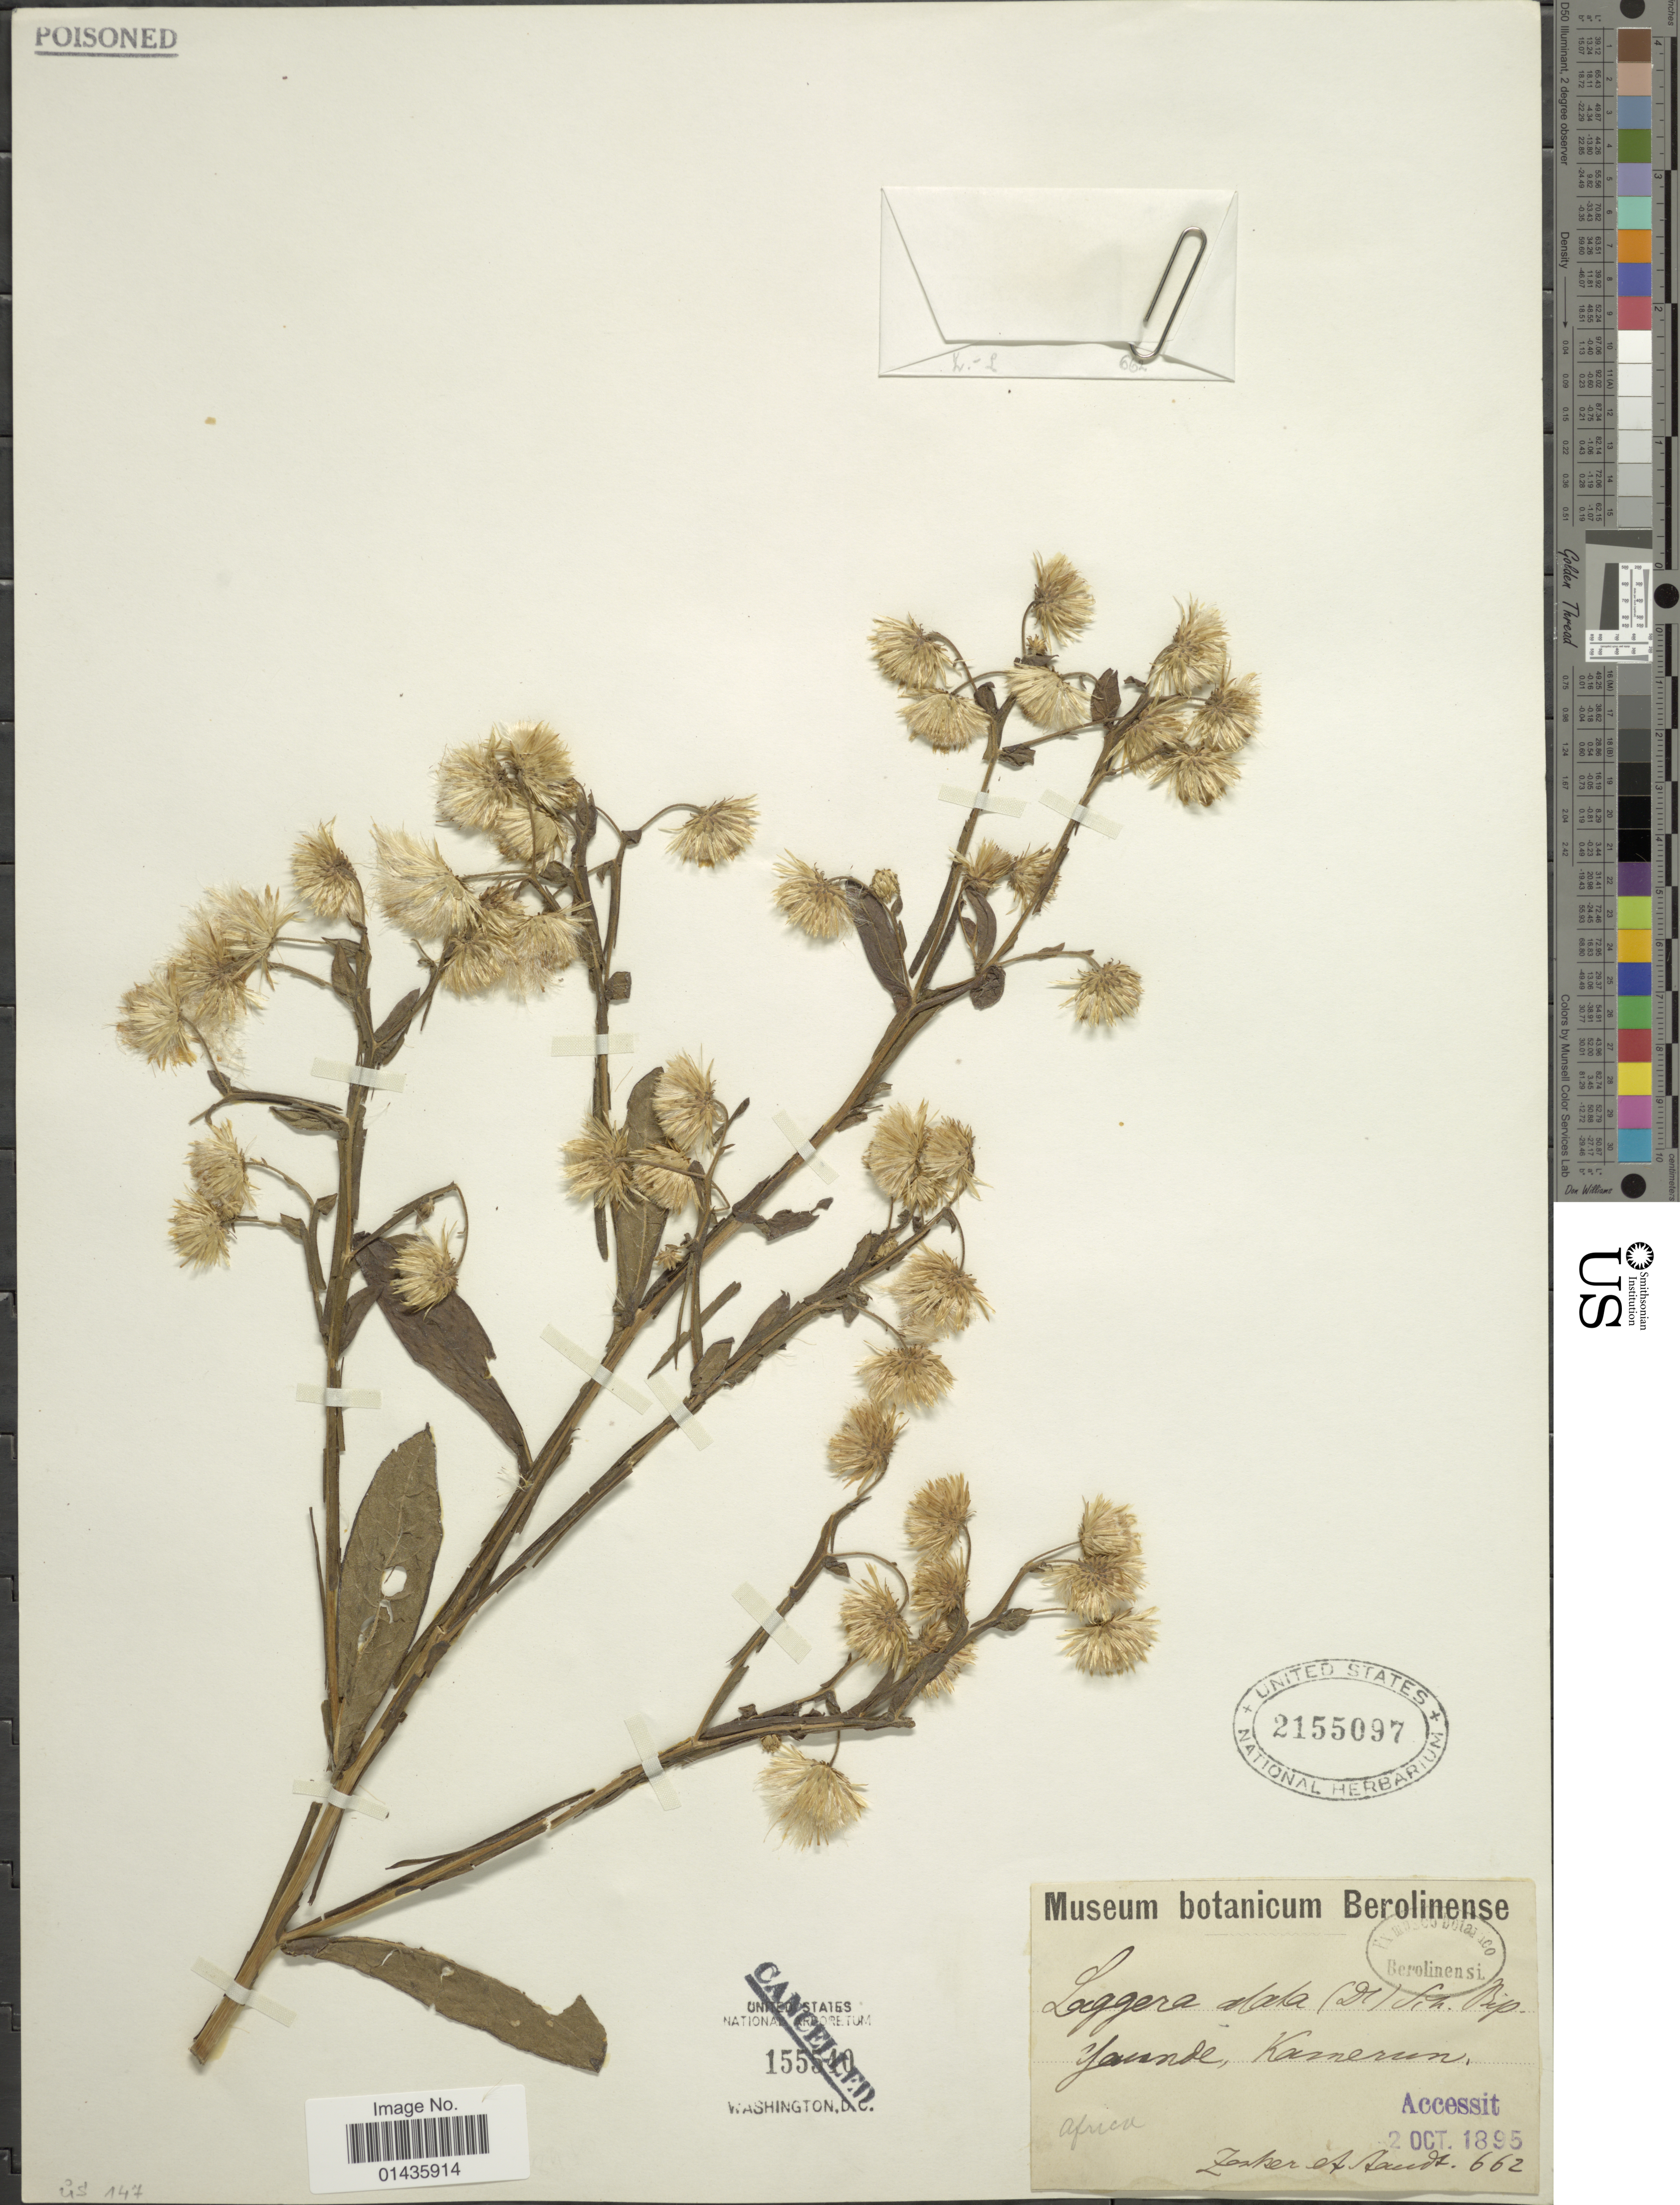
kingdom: Plantae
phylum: Tracheophyta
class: Magnoliopsida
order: Asterales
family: Asteraceae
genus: Laggera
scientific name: Laggera alata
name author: Sch. Bip.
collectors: Zenker, -- & M. Sands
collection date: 1895-10-02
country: Cameroon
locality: Yaunde, Kamerun, Africa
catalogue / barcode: US 2155097